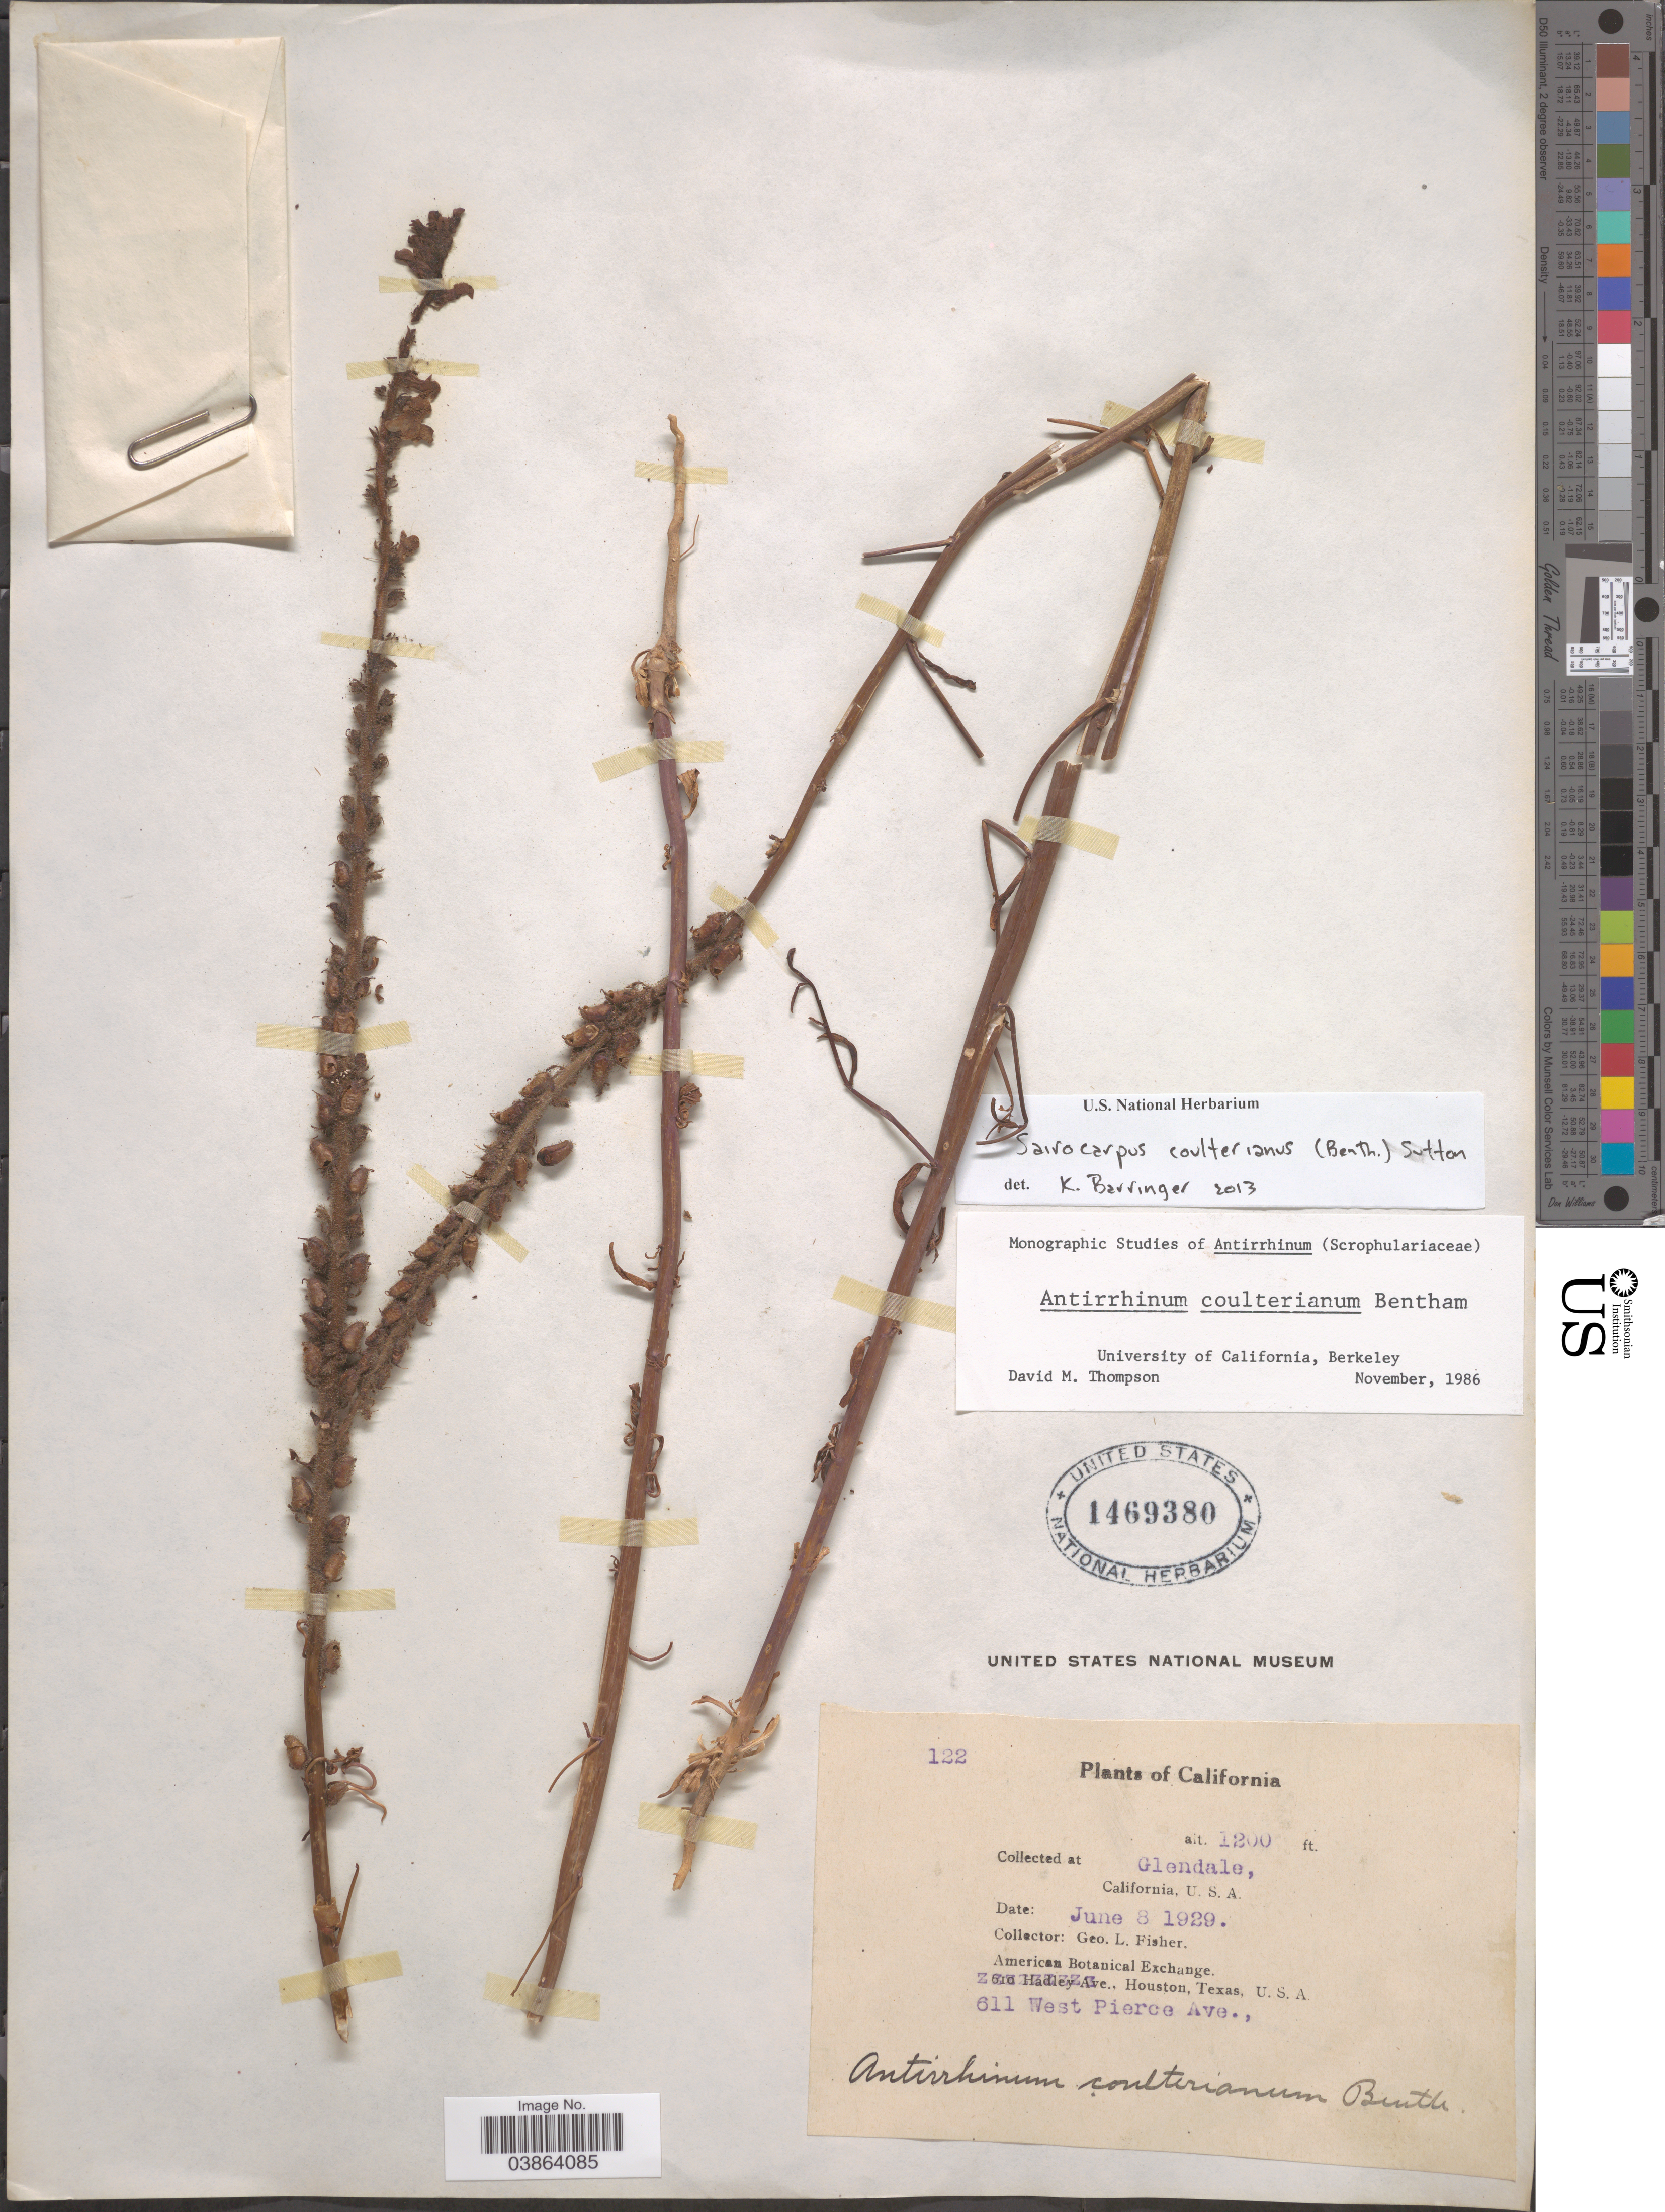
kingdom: Plantae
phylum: Tracheophyta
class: Magnoliopsida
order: Lamiales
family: Plantaginaceae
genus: Sairocarpus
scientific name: Sairocarpus coulterianus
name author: (Benth.) D.A. Sutton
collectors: G. L. Fisher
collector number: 122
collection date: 1929-06-08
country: United States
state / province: California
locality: Glendale.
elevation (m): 366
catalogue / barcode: US 1469380